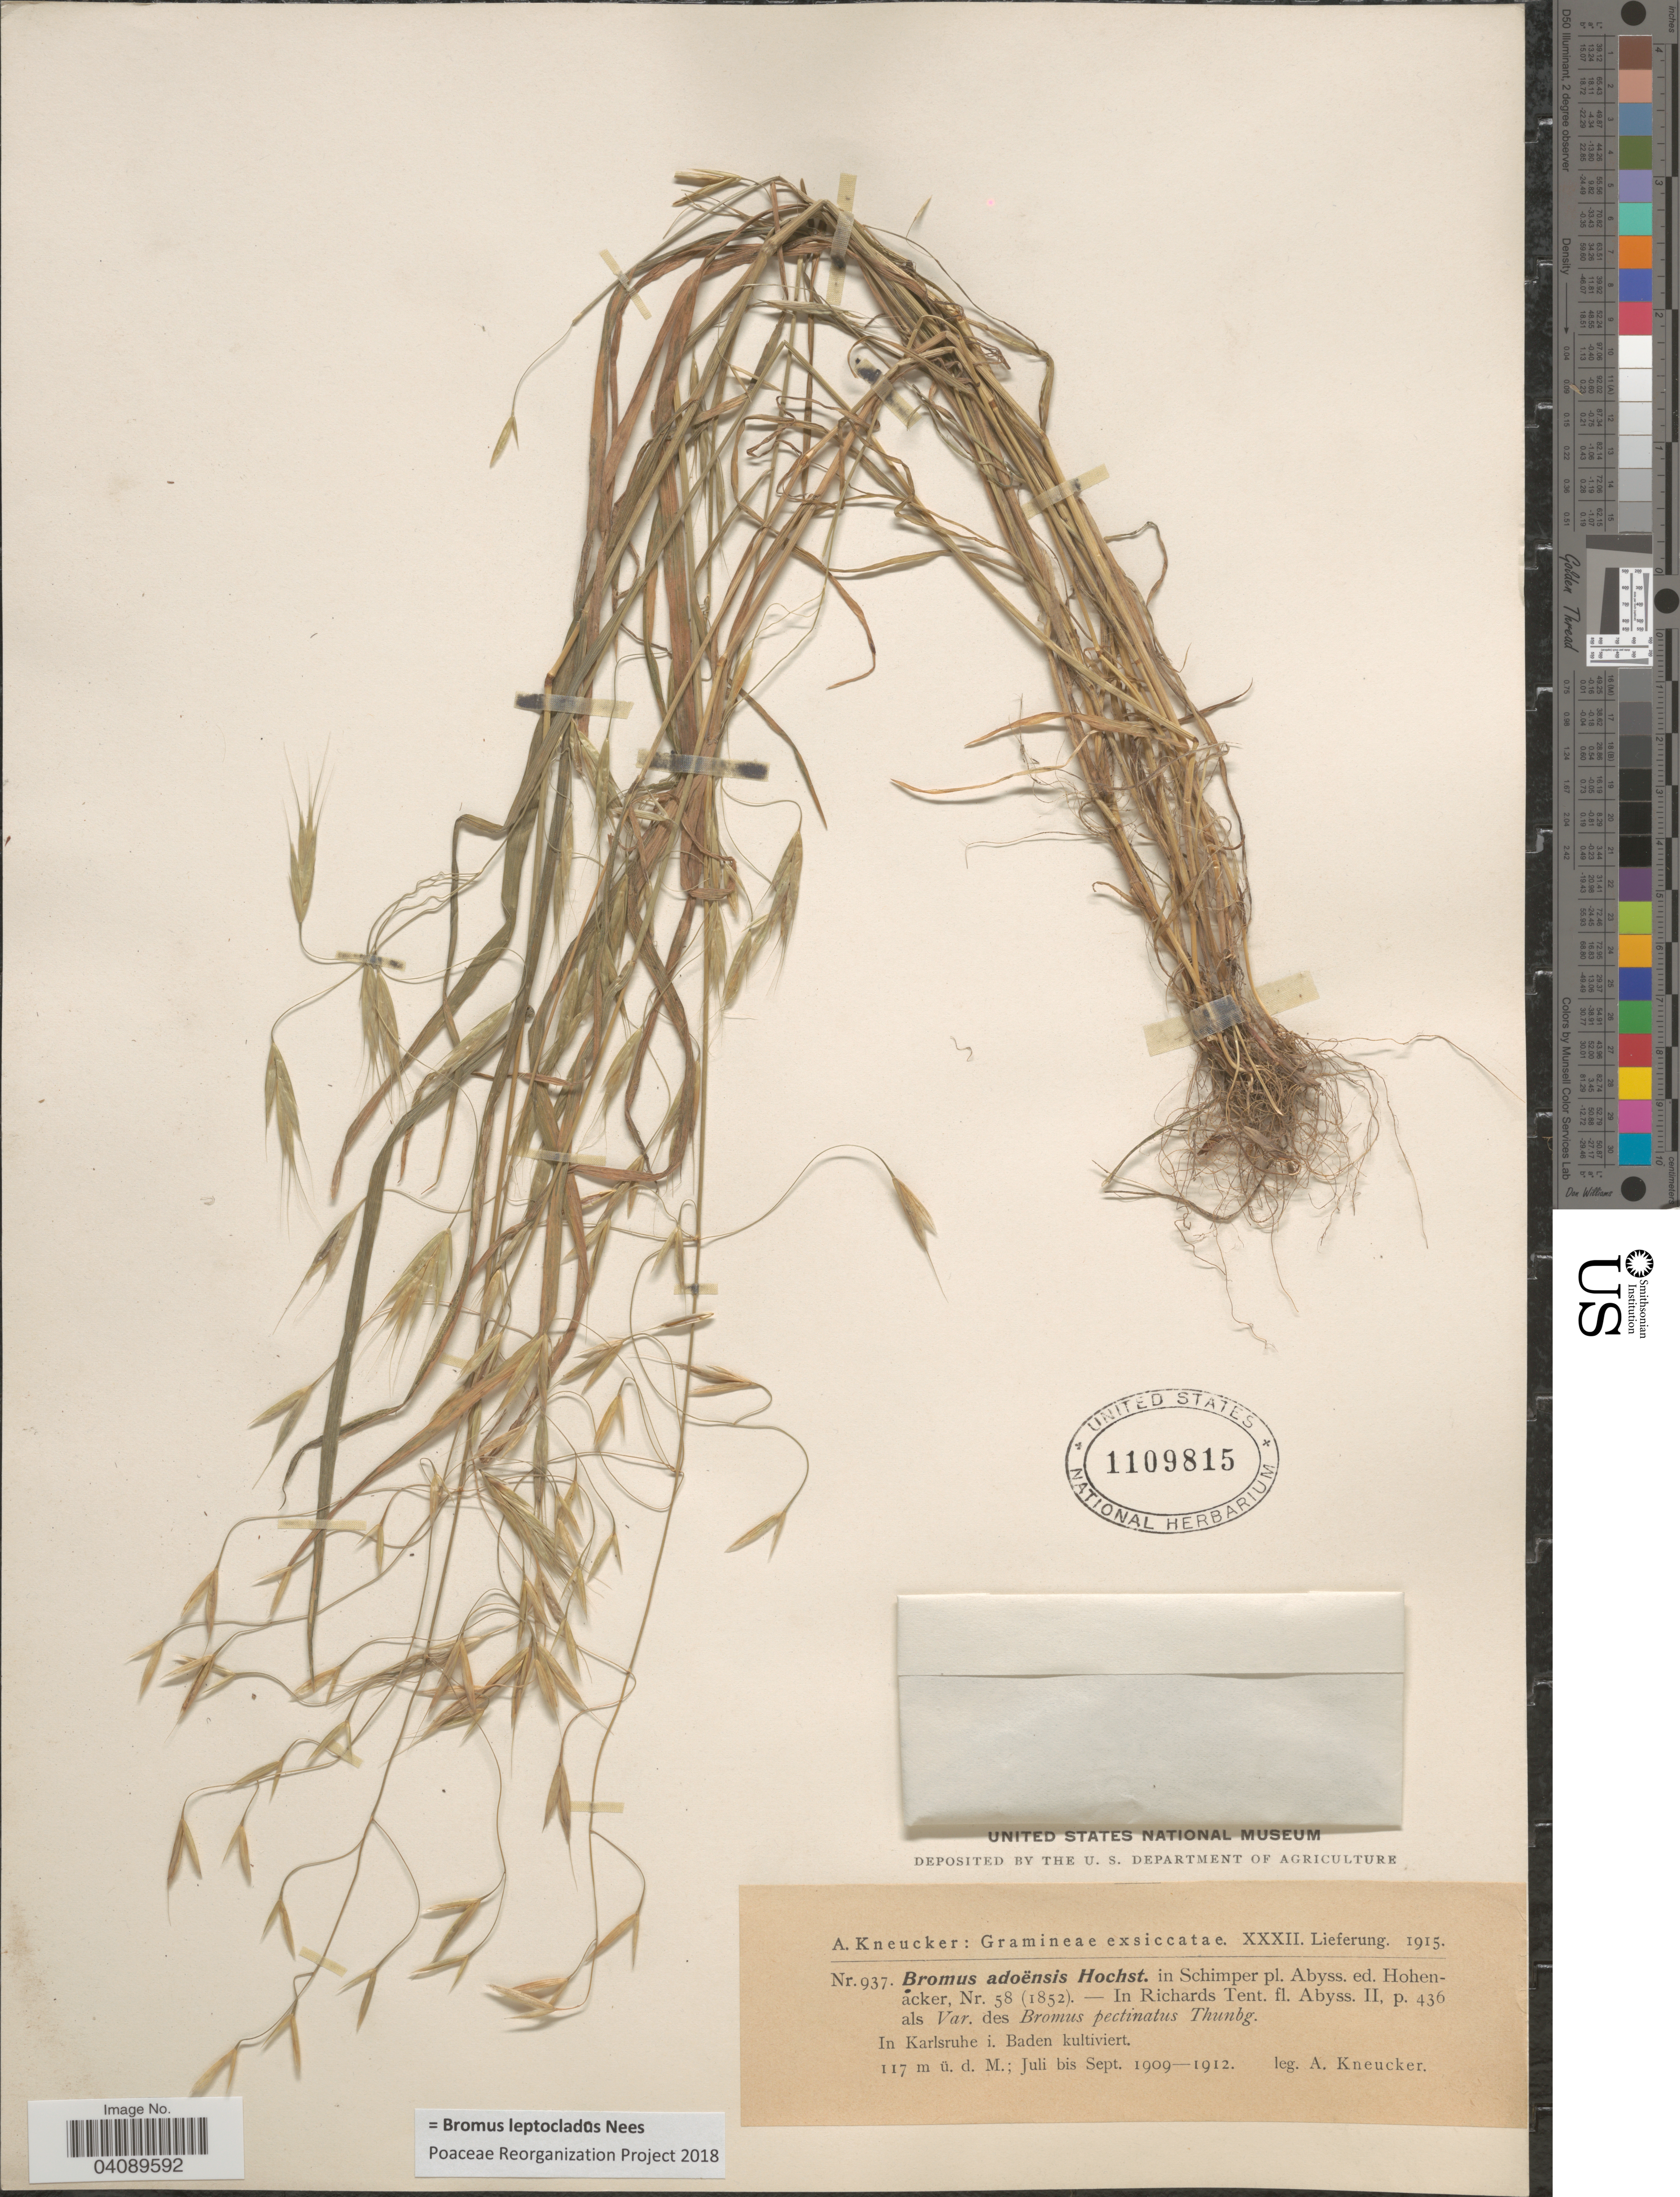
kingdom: Plantae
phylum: Tracheophyta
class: Liliopsida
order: Poales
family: Poaceae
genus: Bromus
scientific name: Bromus leptoclados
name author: Nees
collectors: A. Kneucker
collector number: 937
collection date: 1909-07/1912-09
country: Germany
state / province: Baden-Württemberg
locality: In Karlsruhe i. Baden kultiviert.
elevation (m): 117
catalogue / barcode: US 1109815